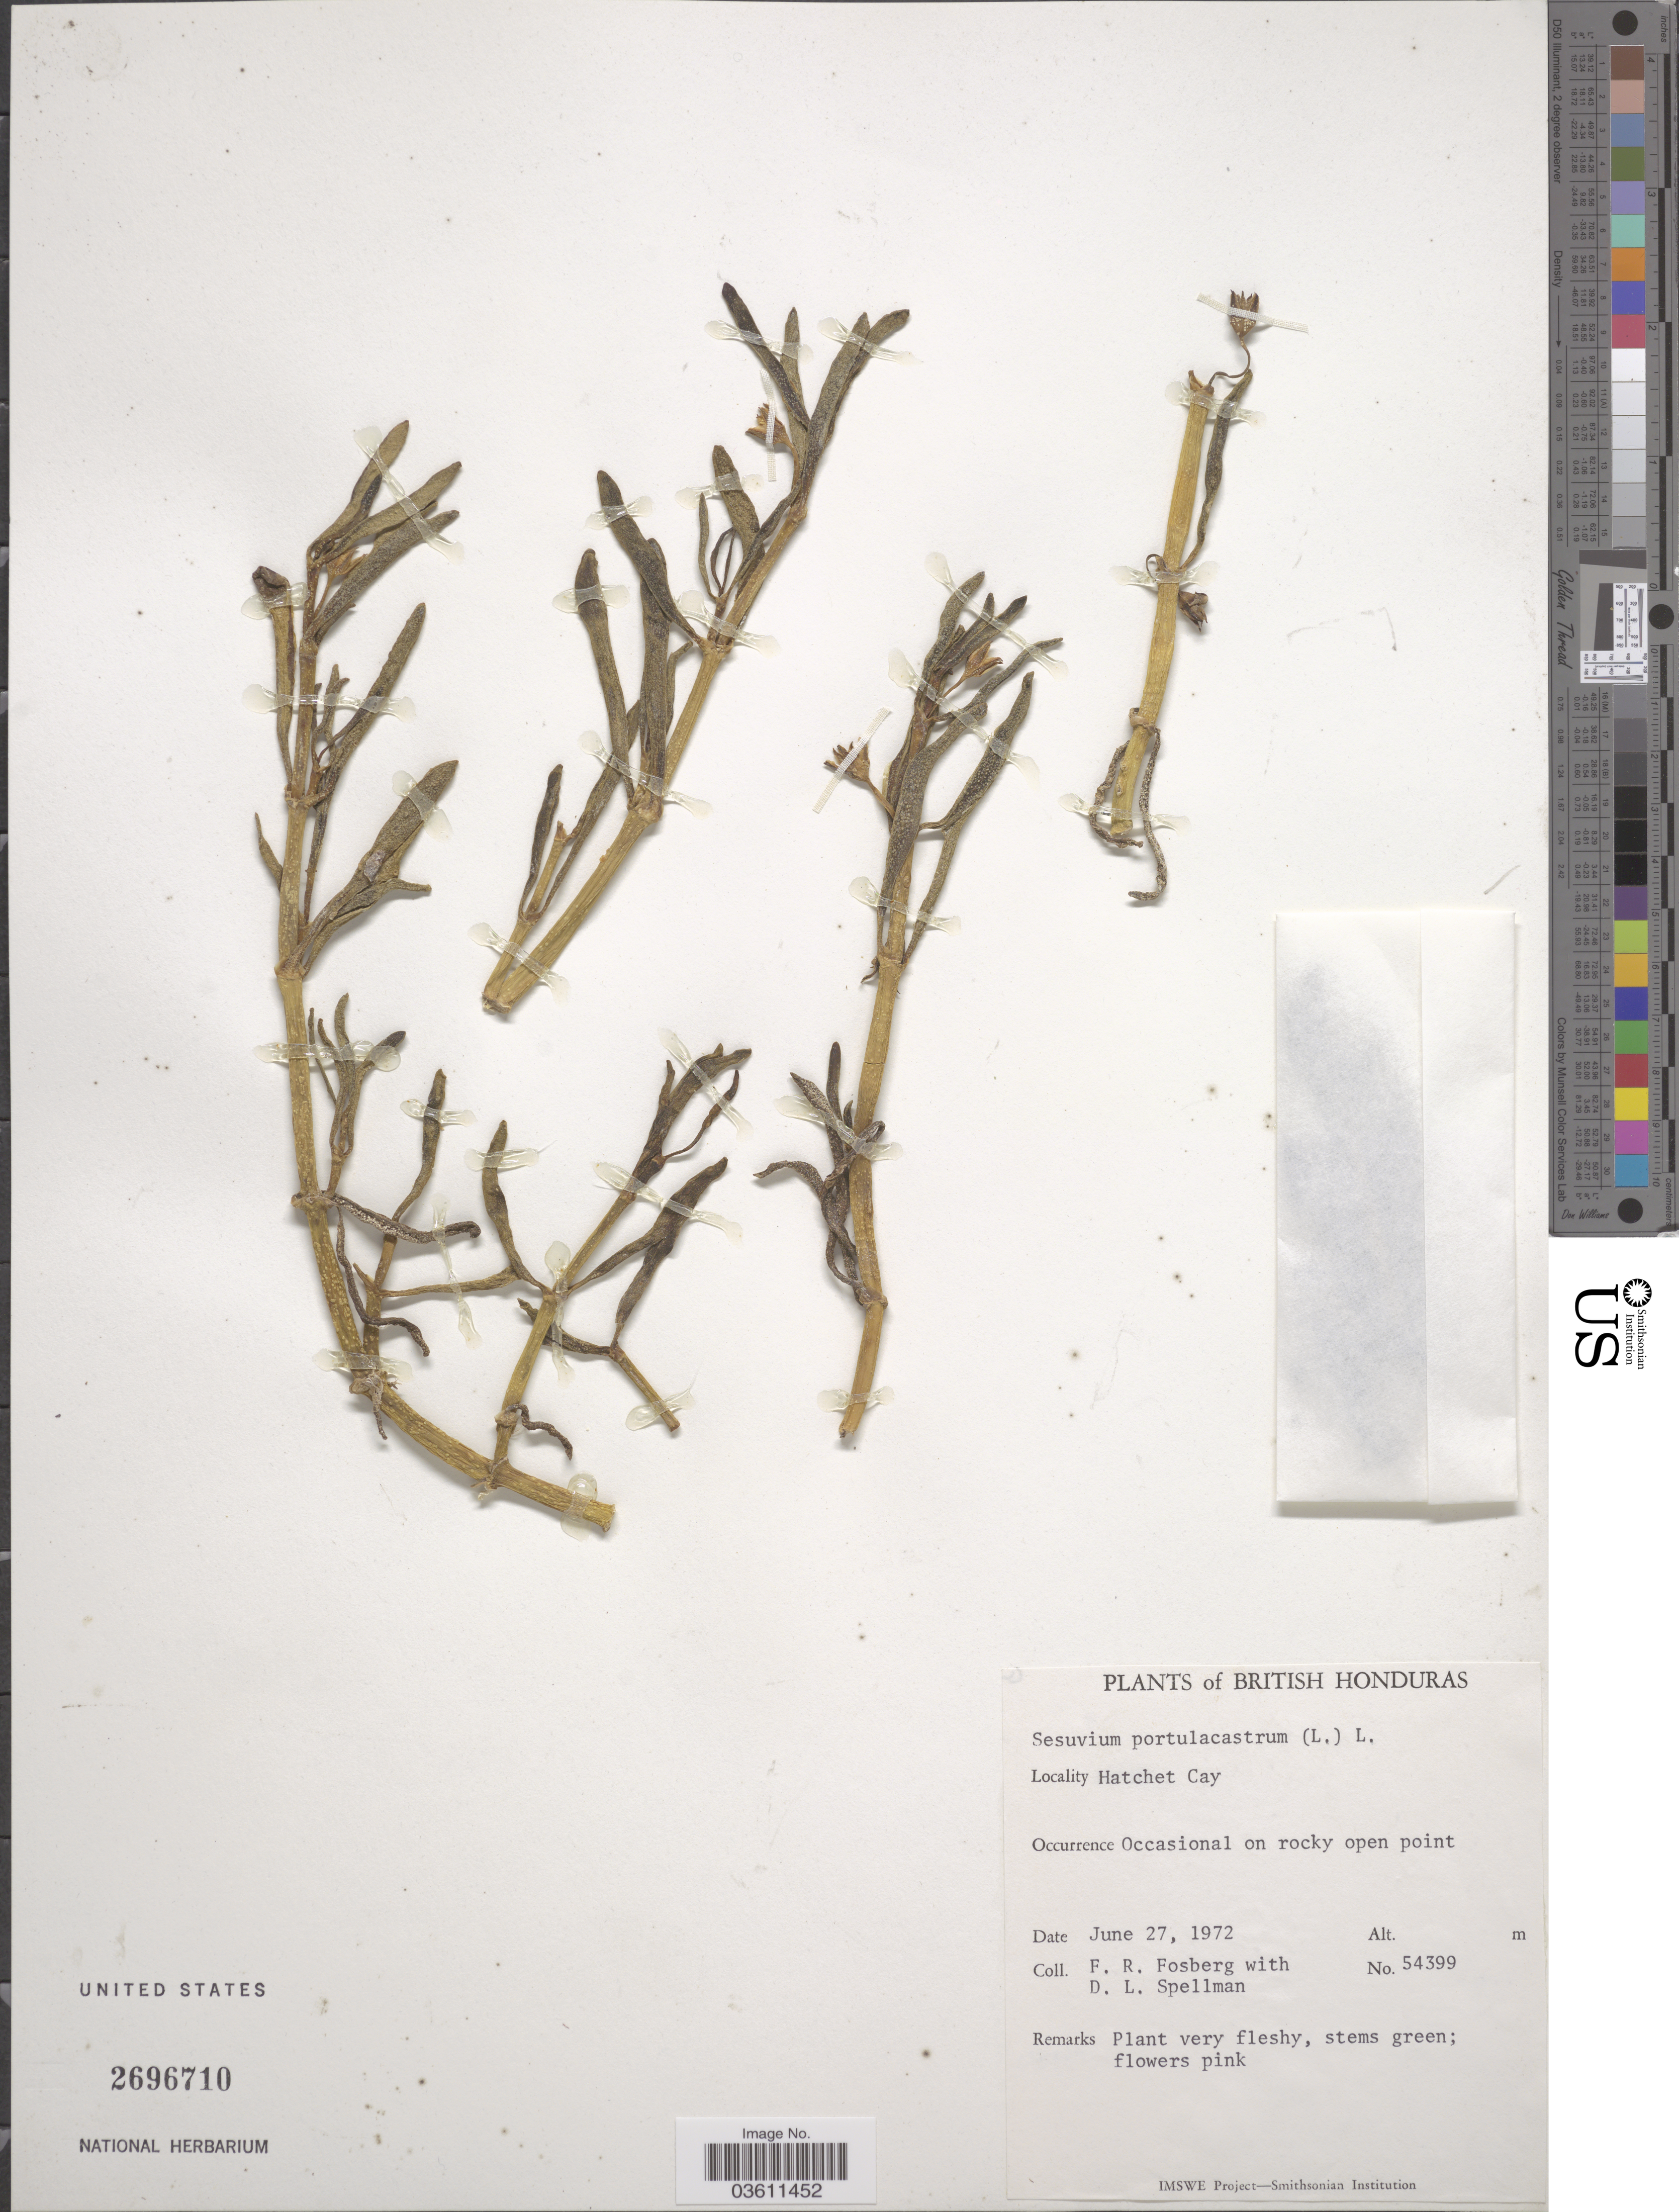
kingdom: Plantae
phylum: Tracheophyta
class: Magnoliopsida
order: Caryophyllales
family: Aizoaceae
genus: Sesuvium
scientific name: Sesuvium portulacastrum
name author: (L.) L.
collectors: F. R. Fosberg & D. L. Spellman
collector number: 54399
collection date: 1972-06-27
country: Belize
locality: British Honduras. Hatchet Cay.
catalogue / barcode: US 2696710